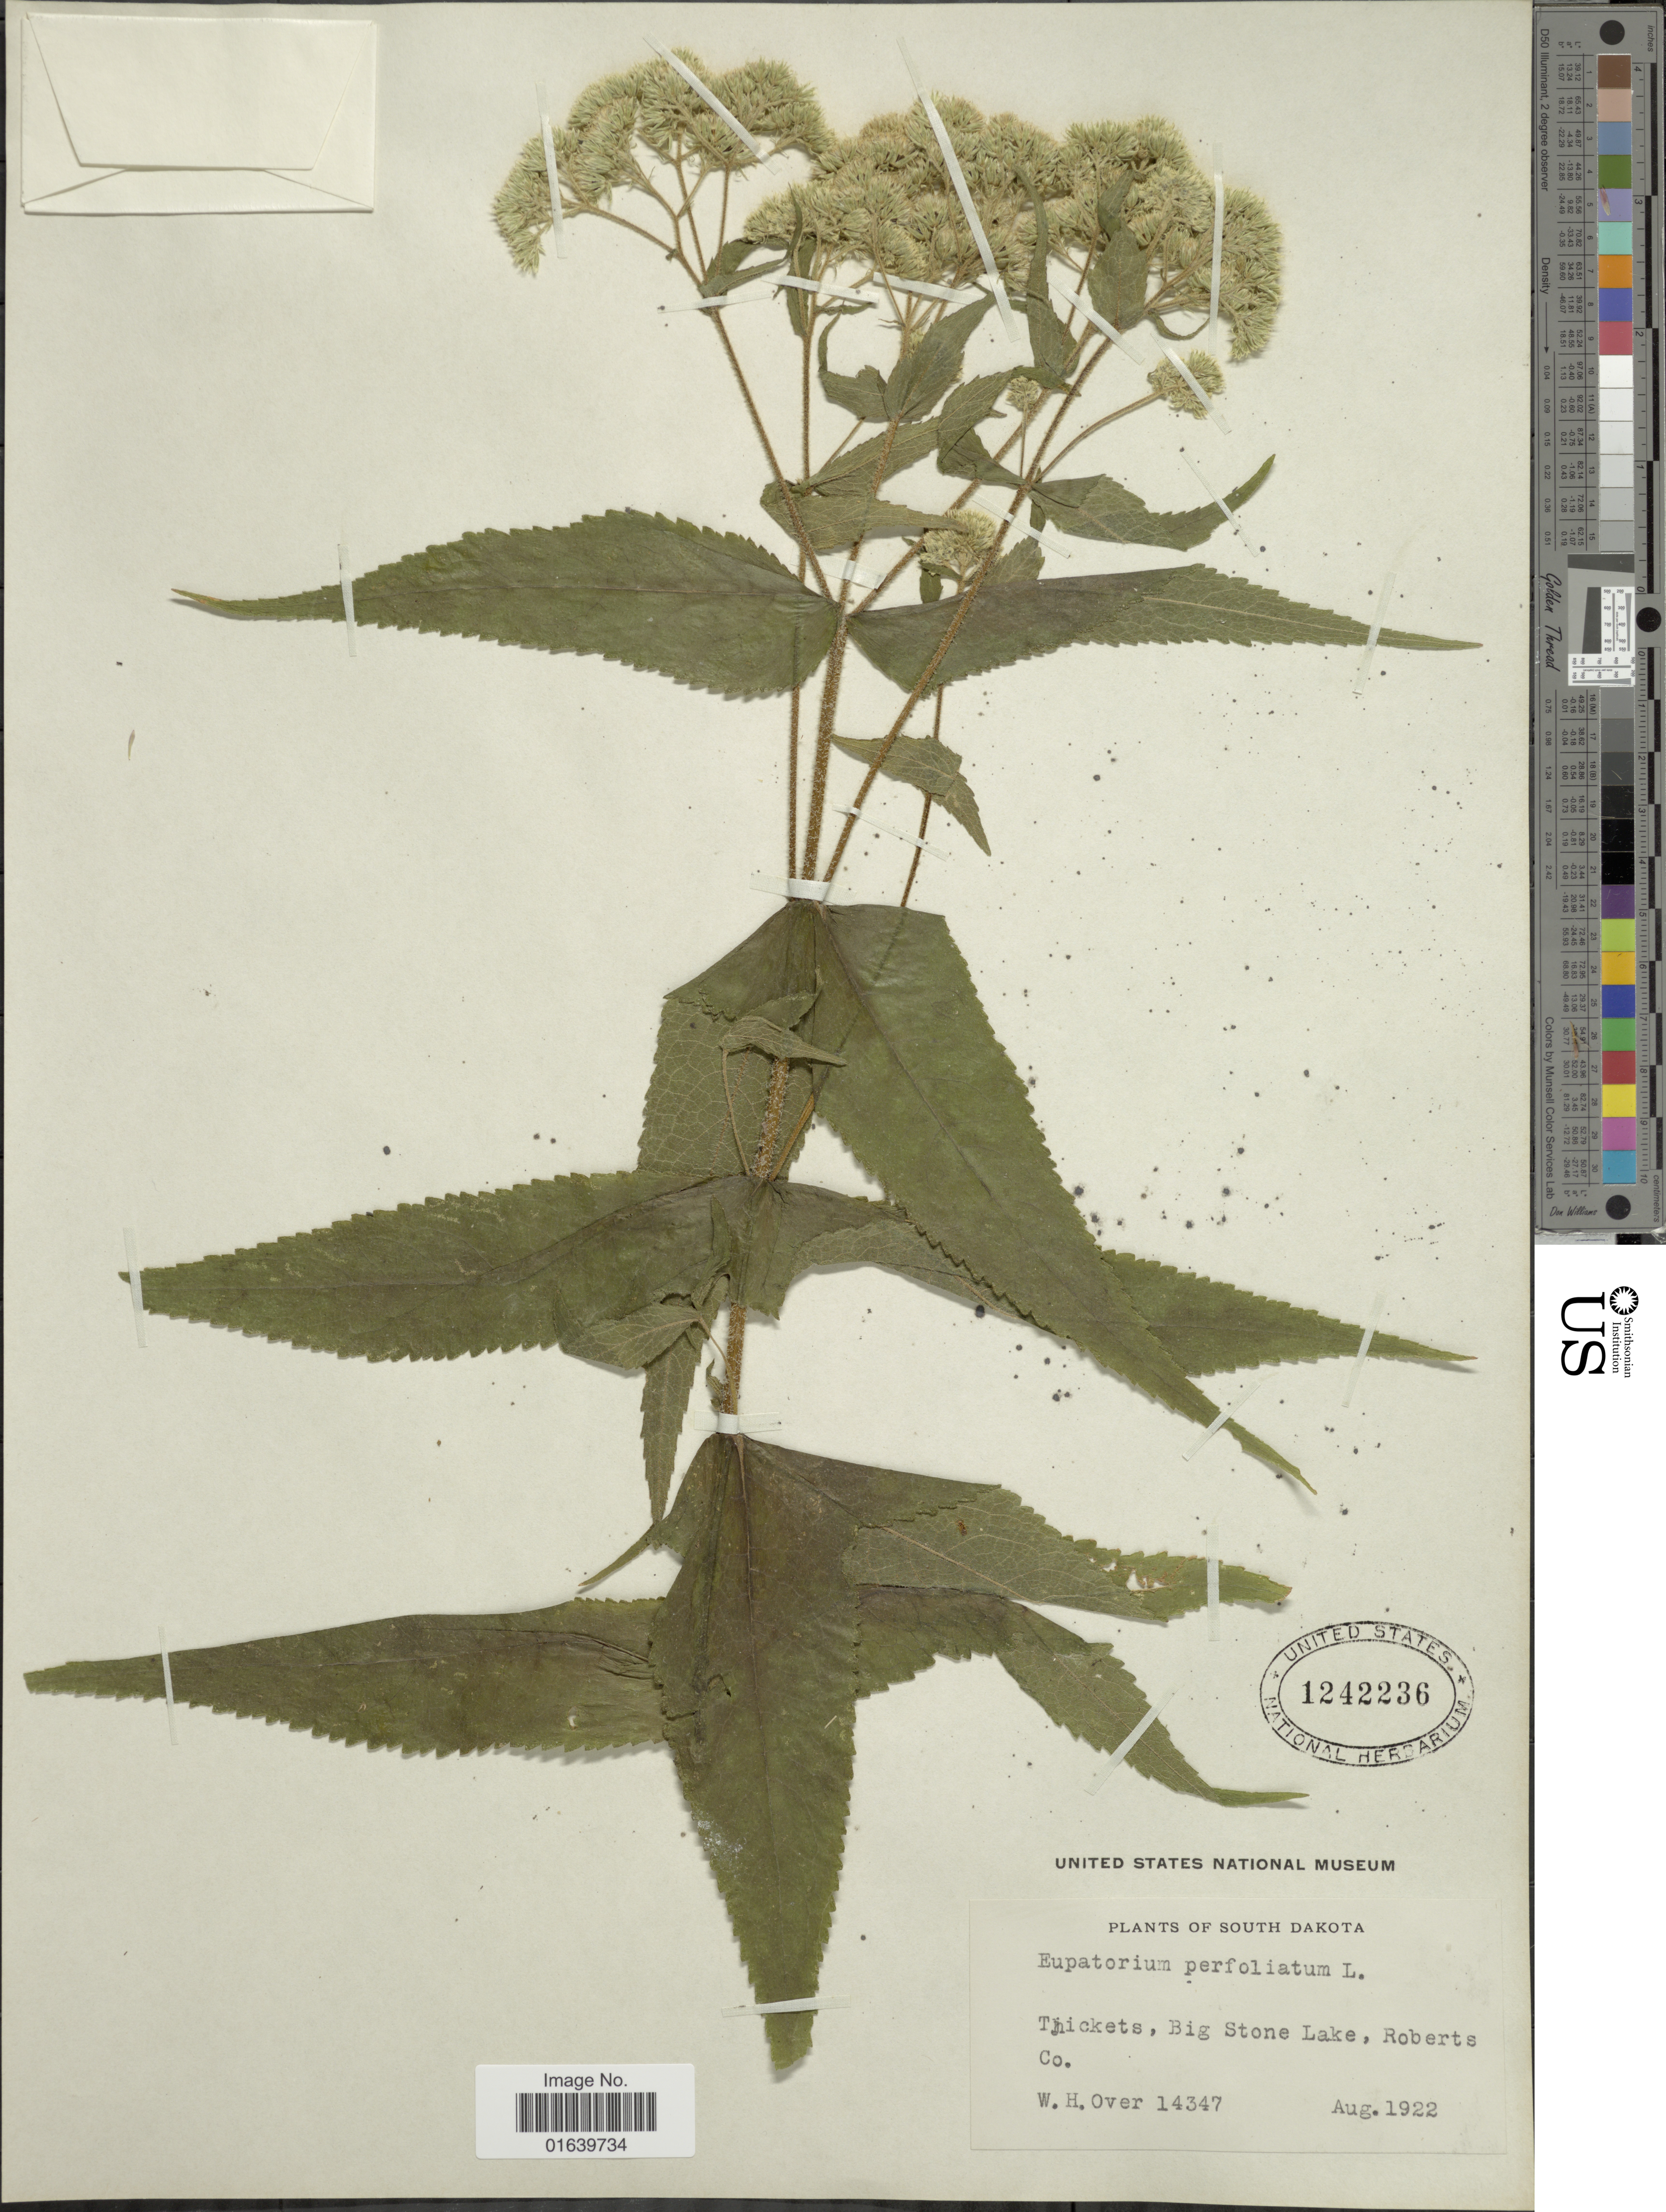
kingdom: Plantae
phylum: Tracheophyta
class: Magnoliopsida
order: Asterales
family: Asteraceae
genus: Eupatorium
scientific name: Eupatorium perfoliatum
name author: L.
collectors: W. Over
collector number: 14347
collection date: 1922-08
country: United States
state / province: South Dakota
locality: Thickets, Big Stone Lake, Roberts Co.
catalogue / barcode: US 1242236